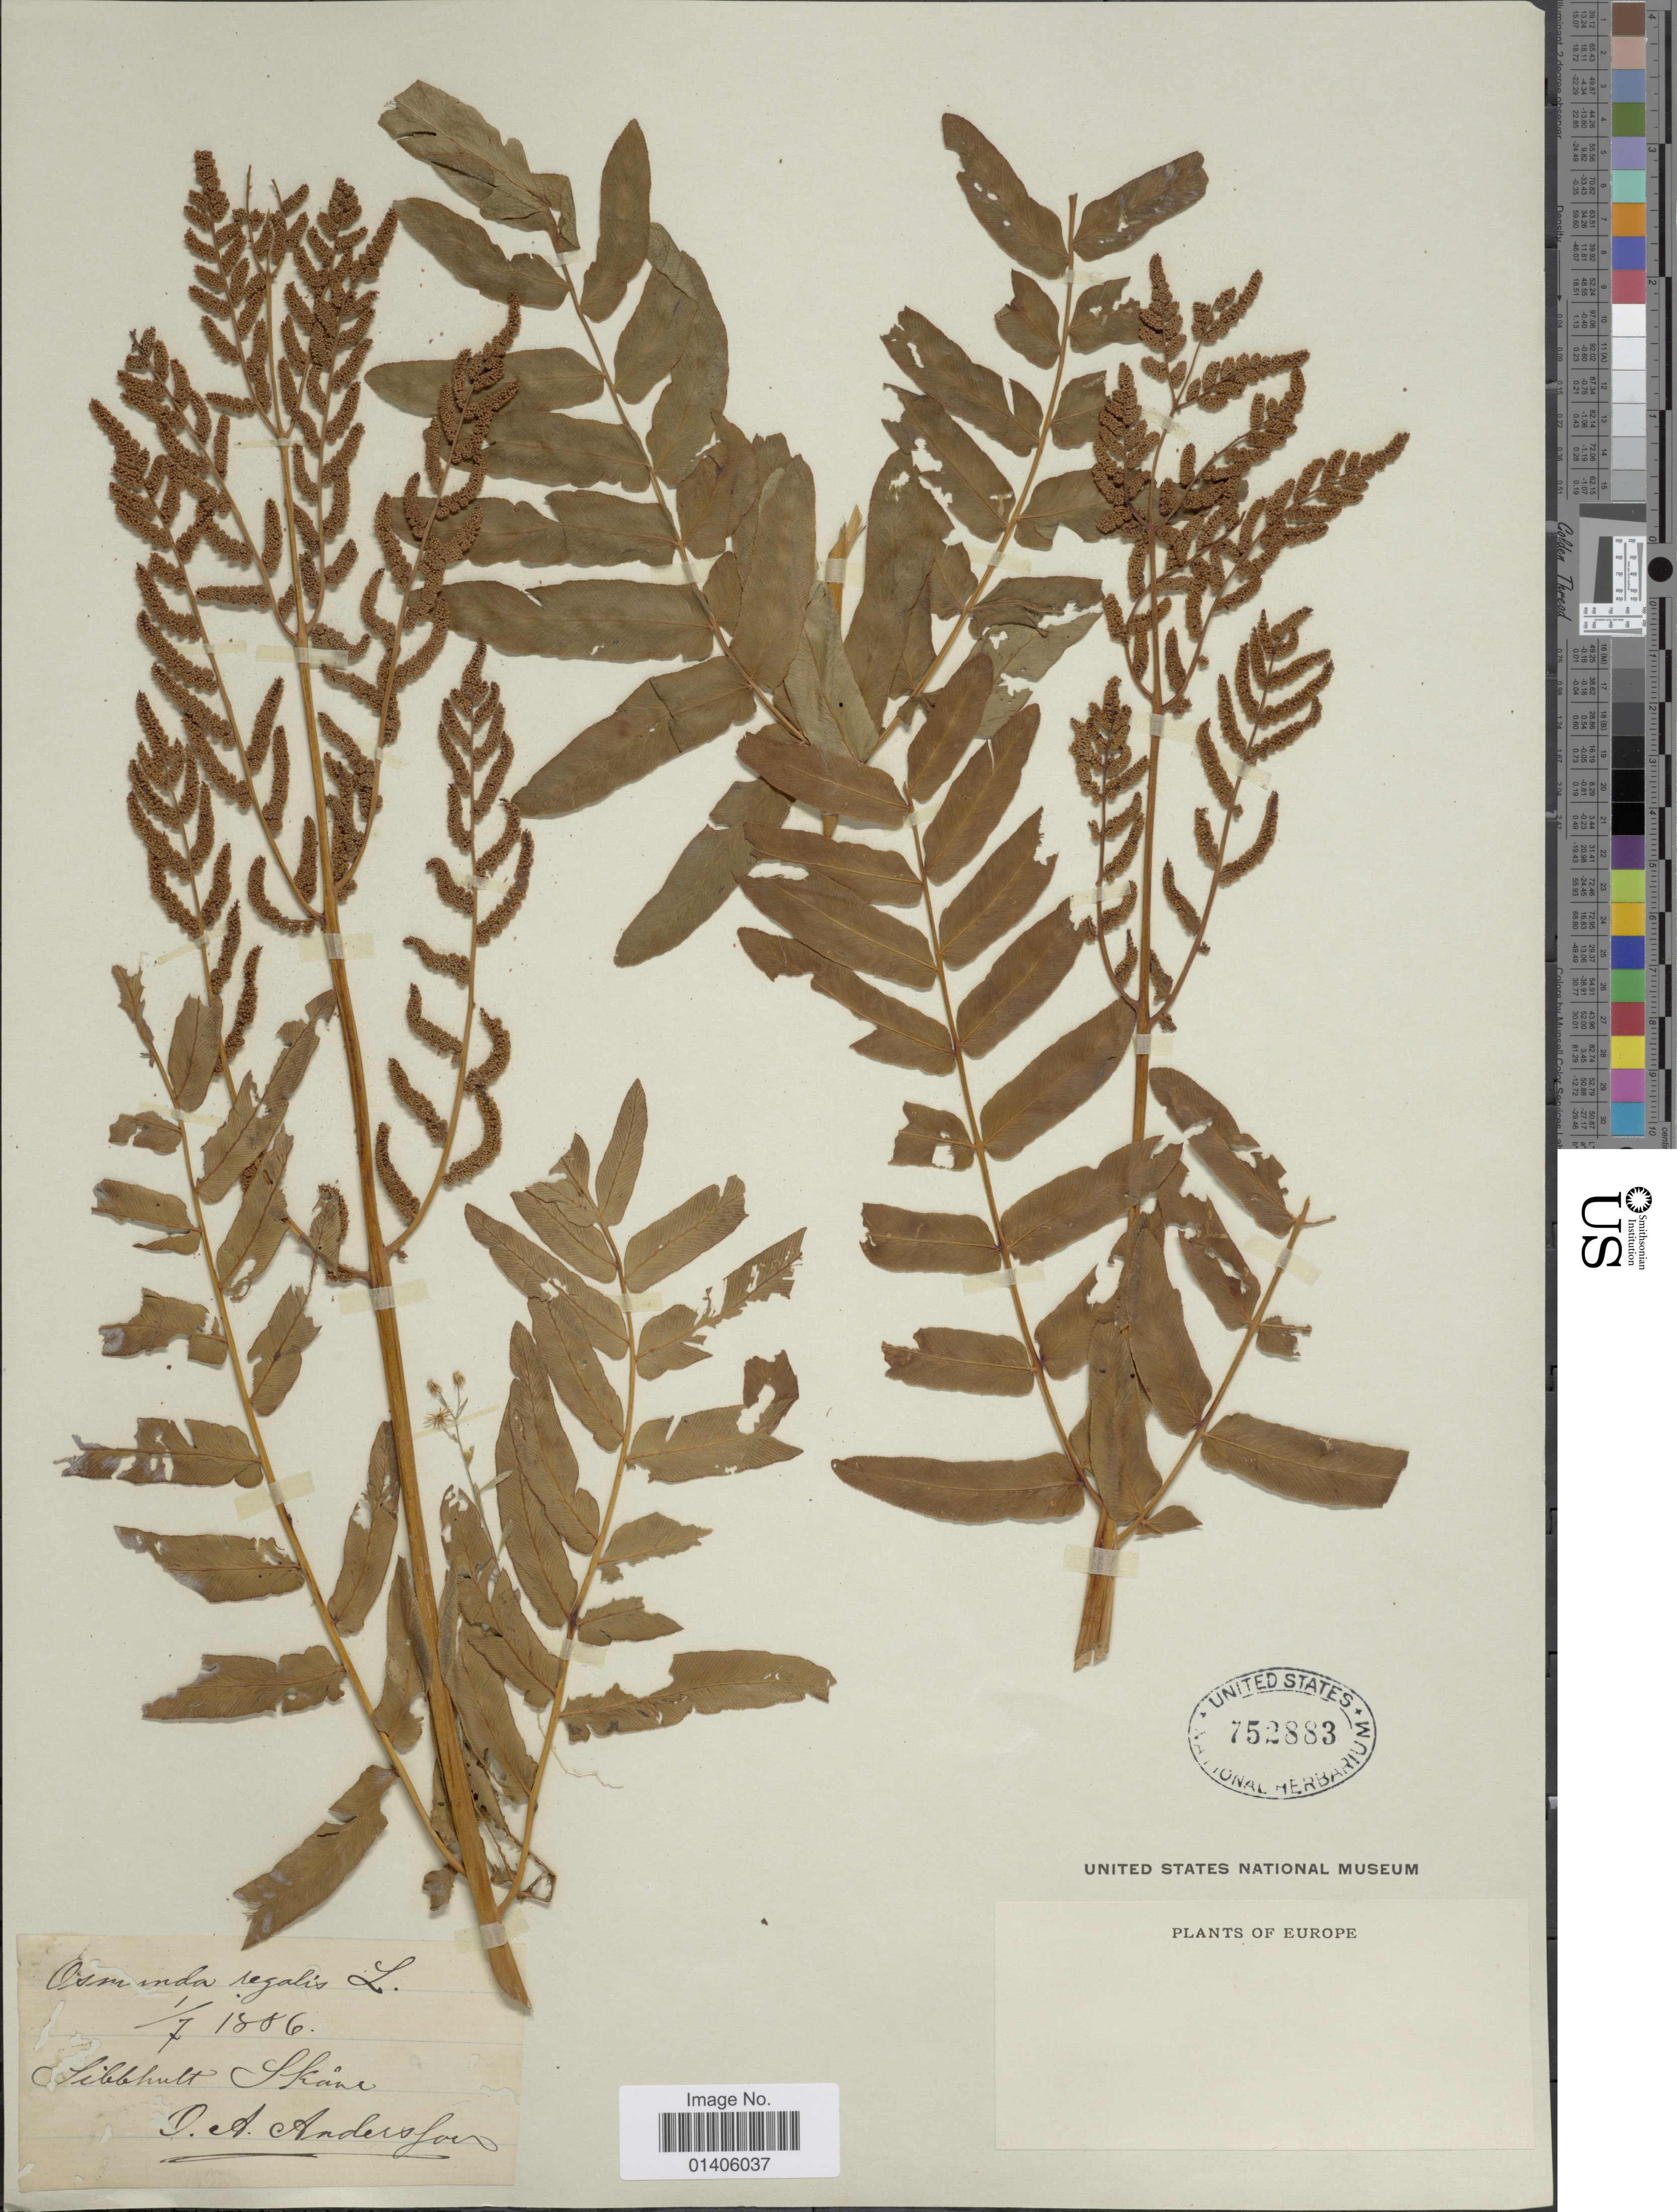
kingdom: Plantae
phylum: Tracheophyta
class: Polypodiopsida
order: Osmundales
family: Osmundaceae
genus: Osmunda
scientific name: Osmunda regalis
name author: L.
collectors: O. Andersson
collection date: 1886-01-07 or 1886-07-01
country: Sweden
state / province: Skåne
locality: Sibbhult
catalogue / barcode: US 752883